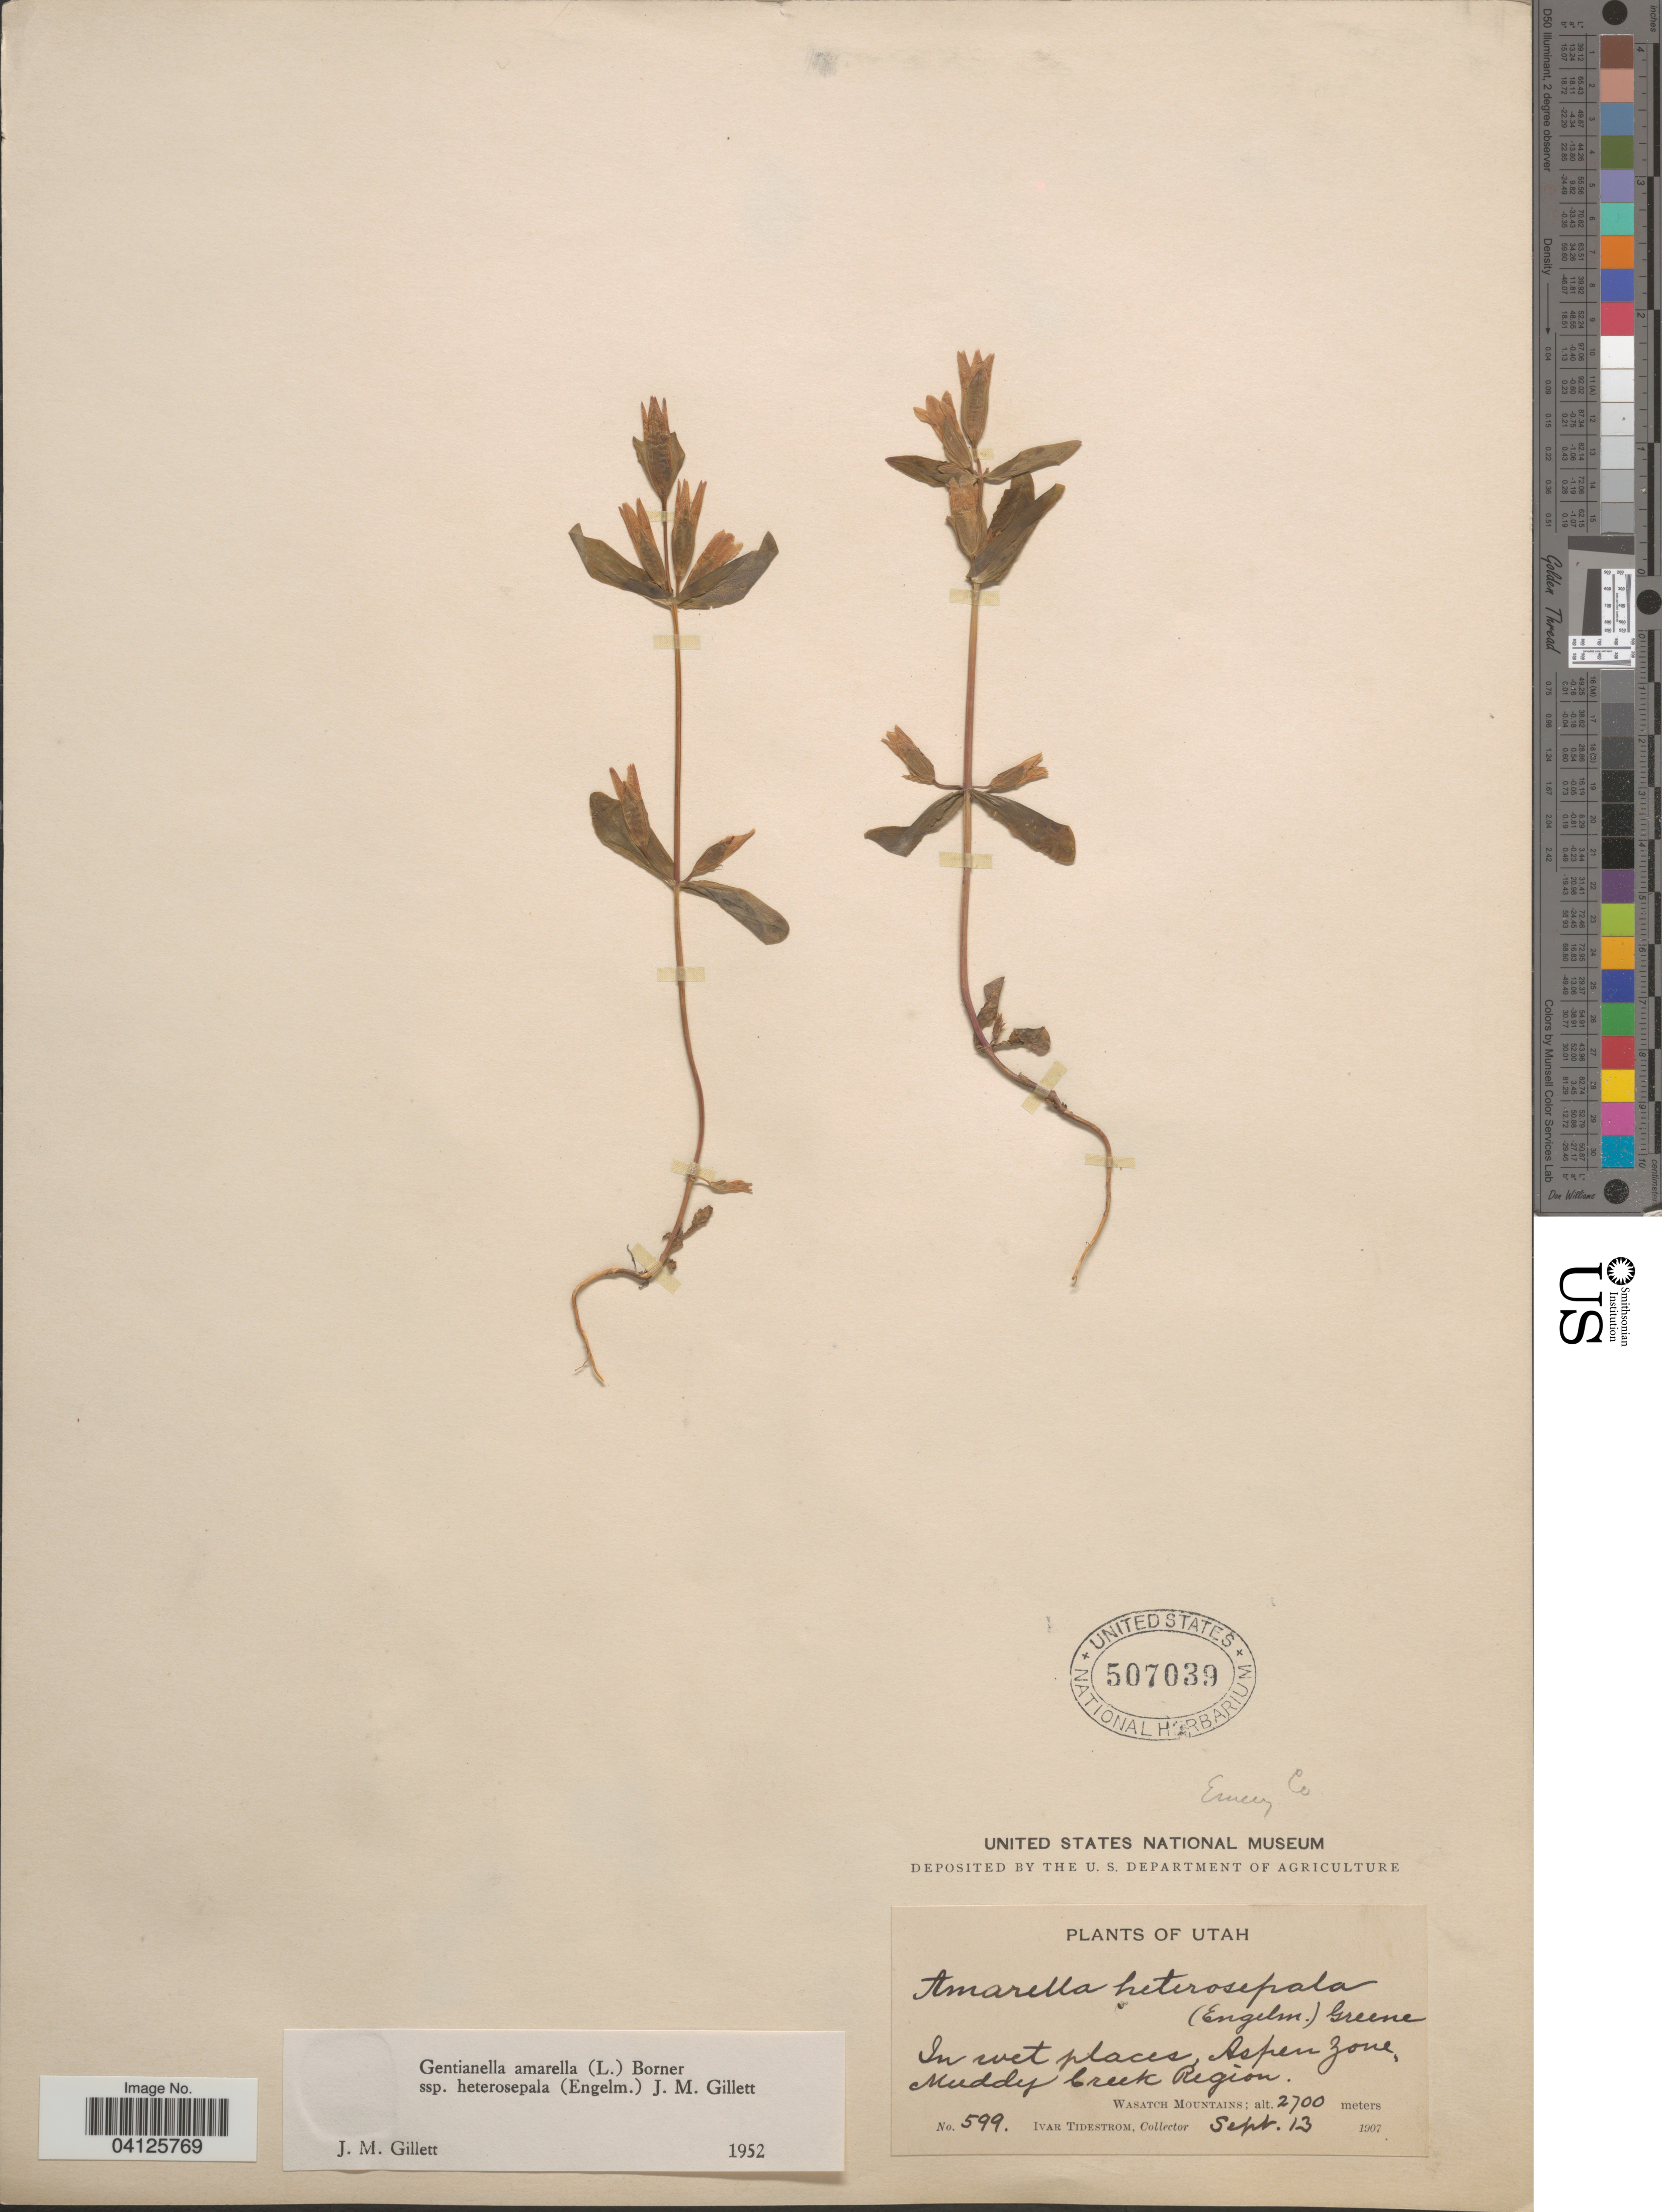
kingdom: Plantae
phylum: Tracheophyta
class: Magnoliopsida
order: Gentianales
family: Gentianaceae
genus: Gentianella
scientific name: Gentianella amarella subsp. heterosepala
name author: (Engelm.) J.M. Gillet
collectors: I. F. Tidestrom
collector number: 599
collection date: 1907-09-13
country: United States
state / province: Utah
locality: Aspen Zone, Muddy Creek Region. Wasatch Mountains.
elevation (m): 2700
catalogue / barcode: US 507039